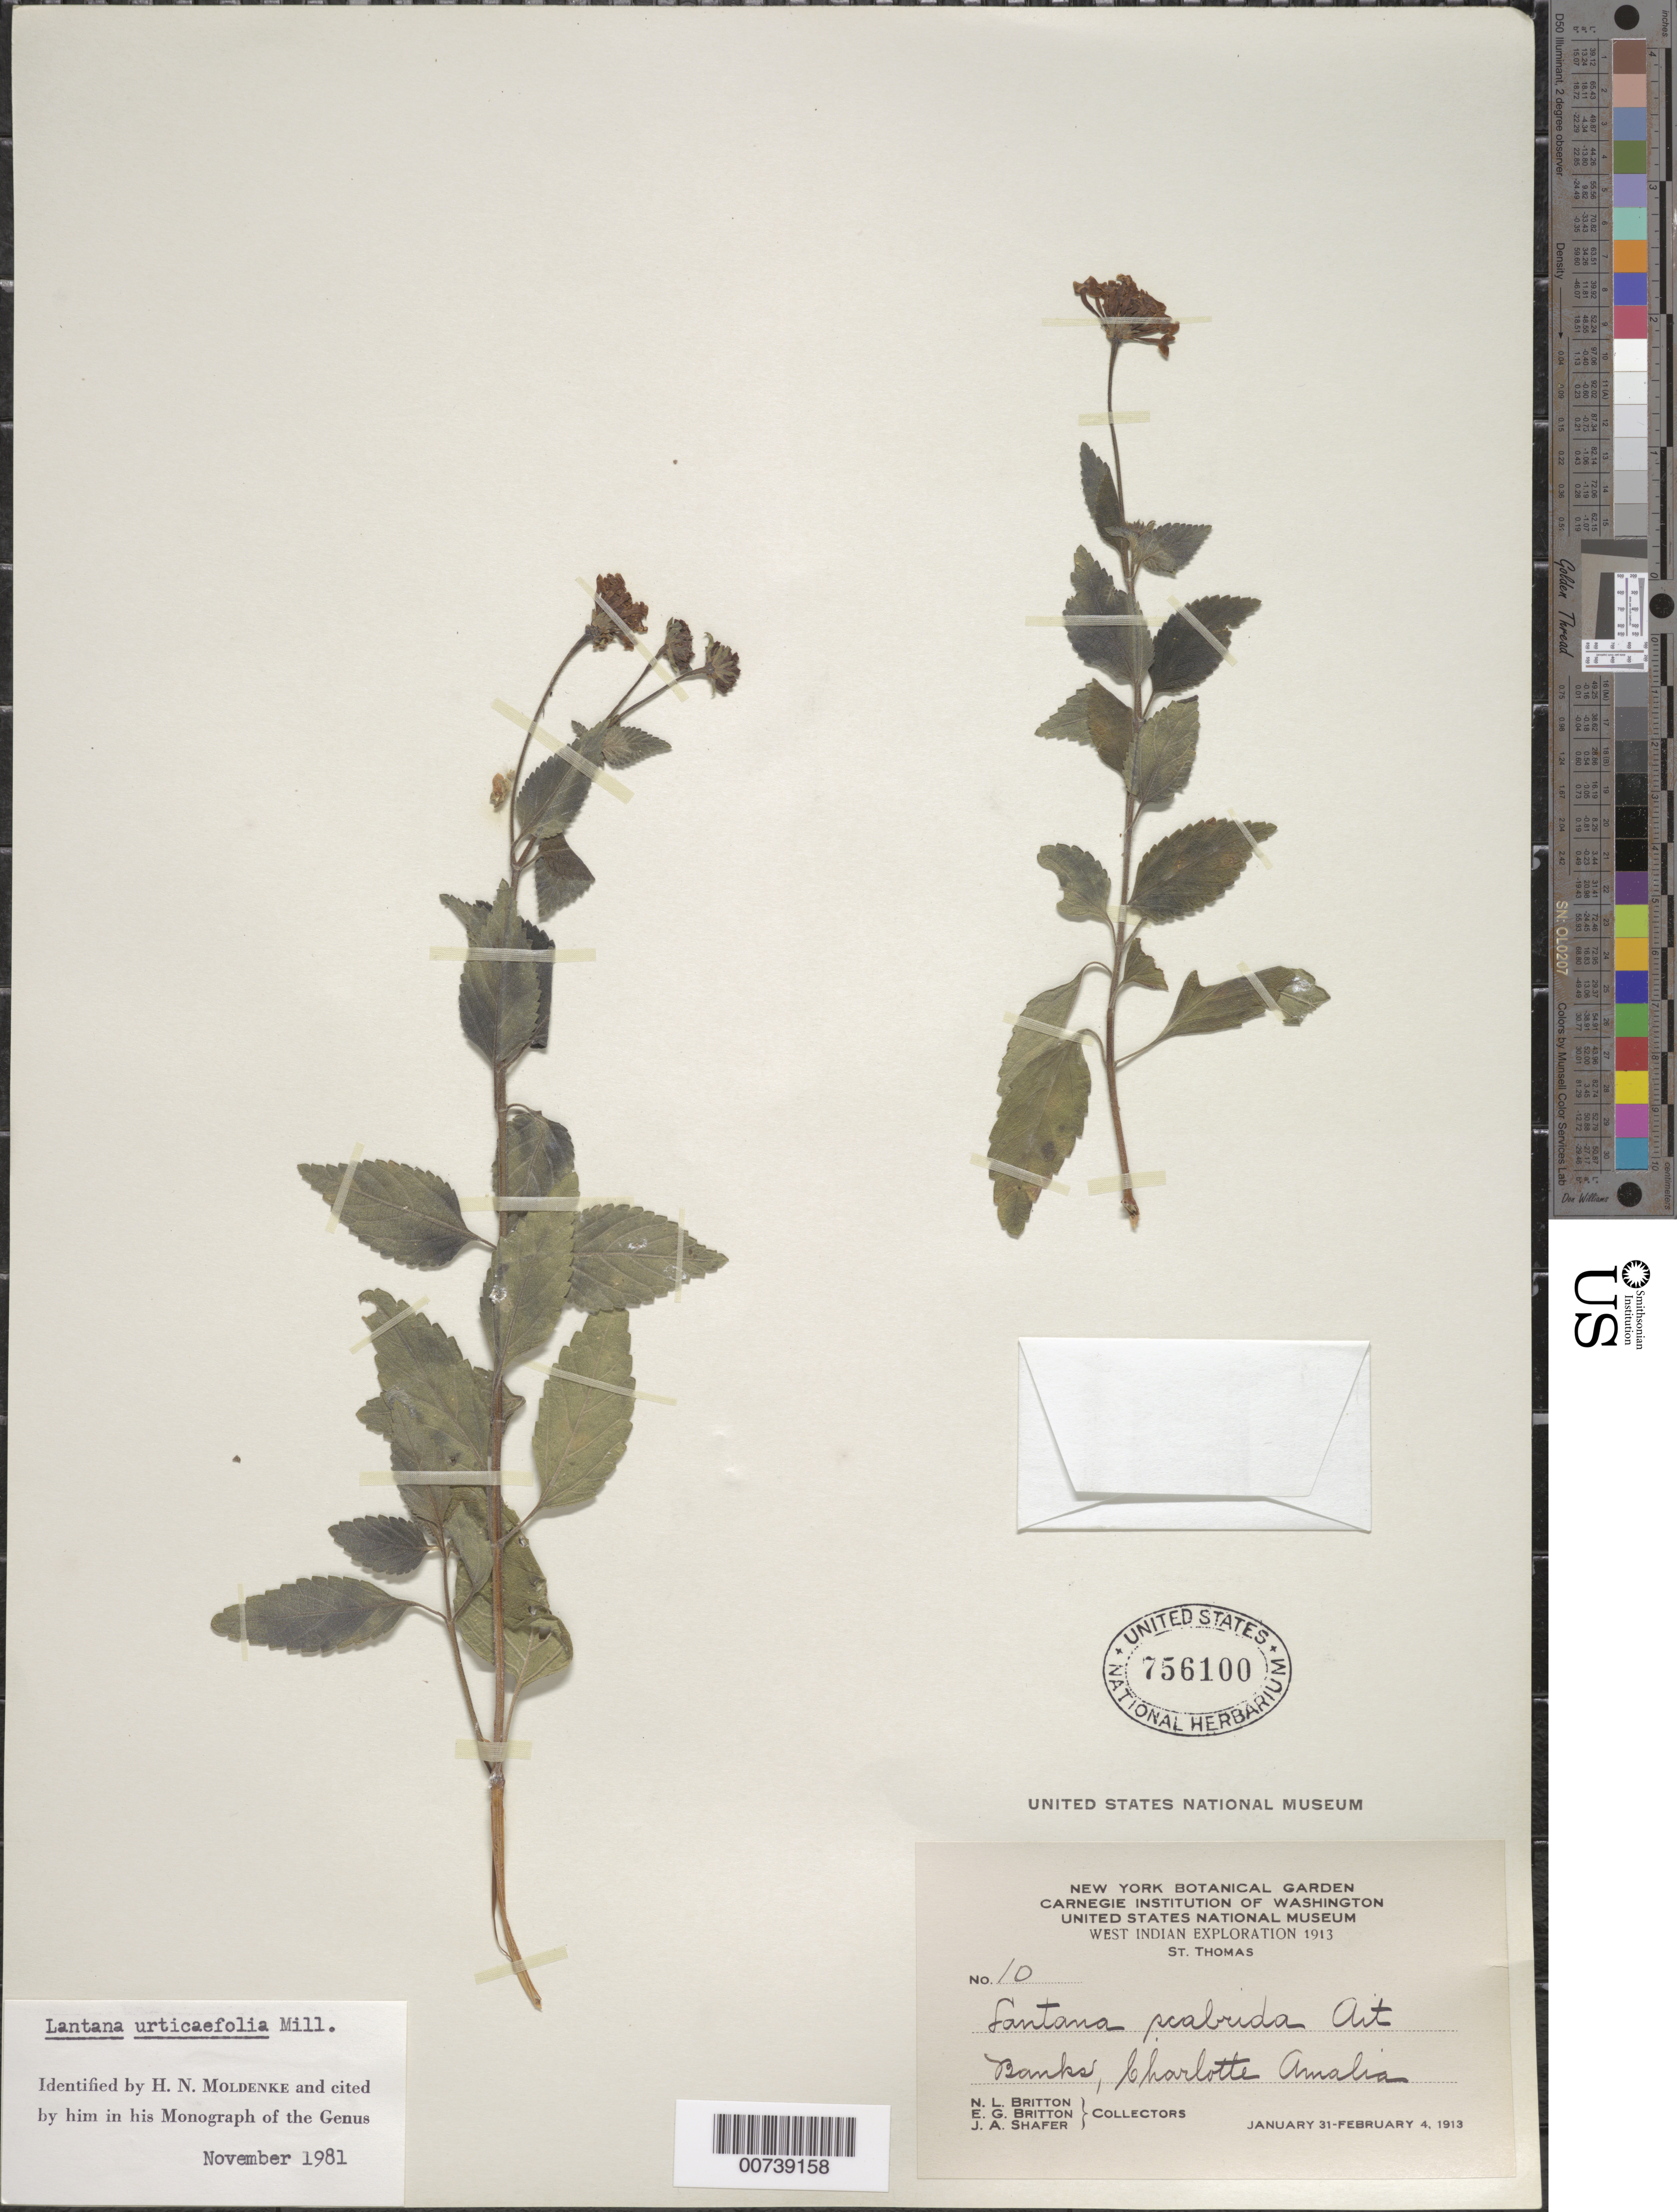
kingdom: Plantae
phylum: Tracheophyta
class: Magnoliopsida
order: Lamiales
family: Verbenaceae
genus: Lantana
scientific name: Lantana camara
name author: L.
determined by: Moldenke, H. N.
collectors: N. Britton, E. G. Britton & J. A. Shafer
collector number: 10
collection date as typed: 31 Jan 1913 to 04 Feb 1913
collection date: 1913-01-31/1913-02-04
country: U.S. Virgin Islands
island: St. Thomas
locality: Charlotte Amalie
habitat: Banks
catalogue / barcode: US 756100